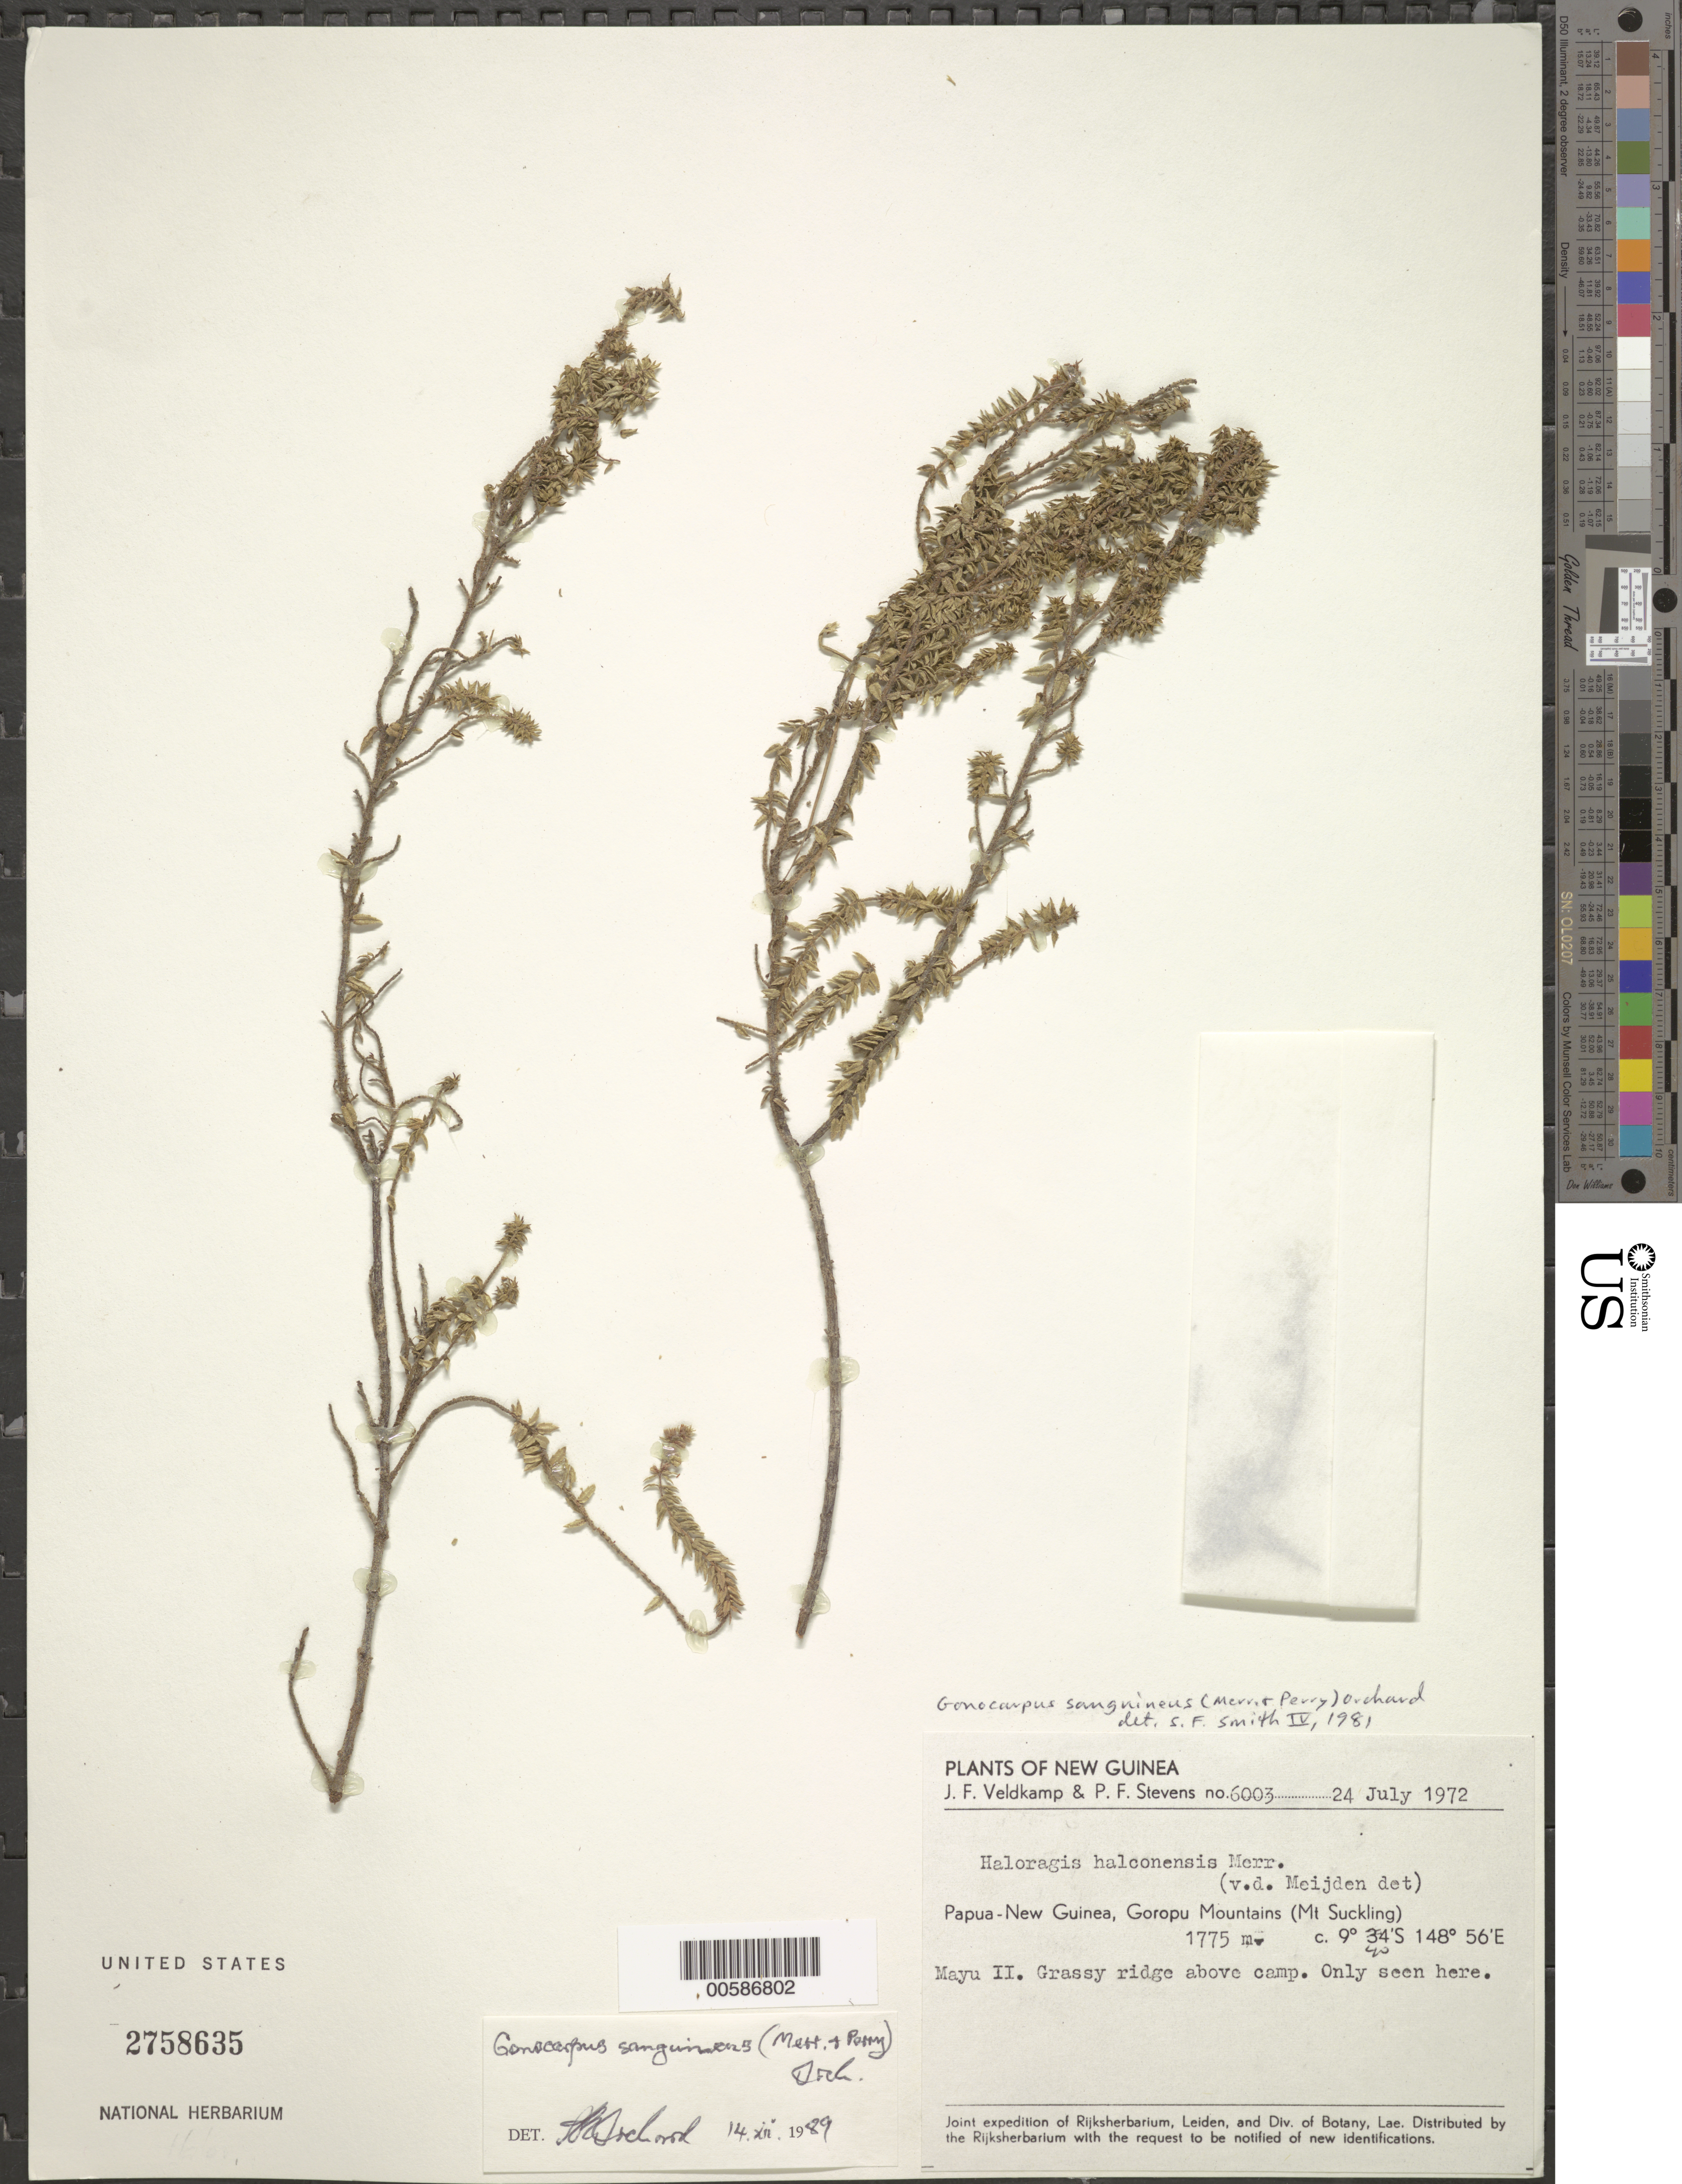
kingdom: Plantae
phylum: Tracheophyta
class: Magnoliopsida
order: Saxifragales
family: Haloragaceae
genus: Gonocarpus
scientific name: Gonocarpus sanguineus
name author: (Merr. & L.M. Perry) Orchard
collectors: J. F. Veldkamp & P. F. Stevens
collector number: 6003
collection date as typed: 24 Jul 1972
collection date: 1972-07-24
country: Papua New Guinea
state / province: Northern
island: New Guinea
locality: Goropu Mts., Mt. Suckling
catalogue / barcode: US 2758635